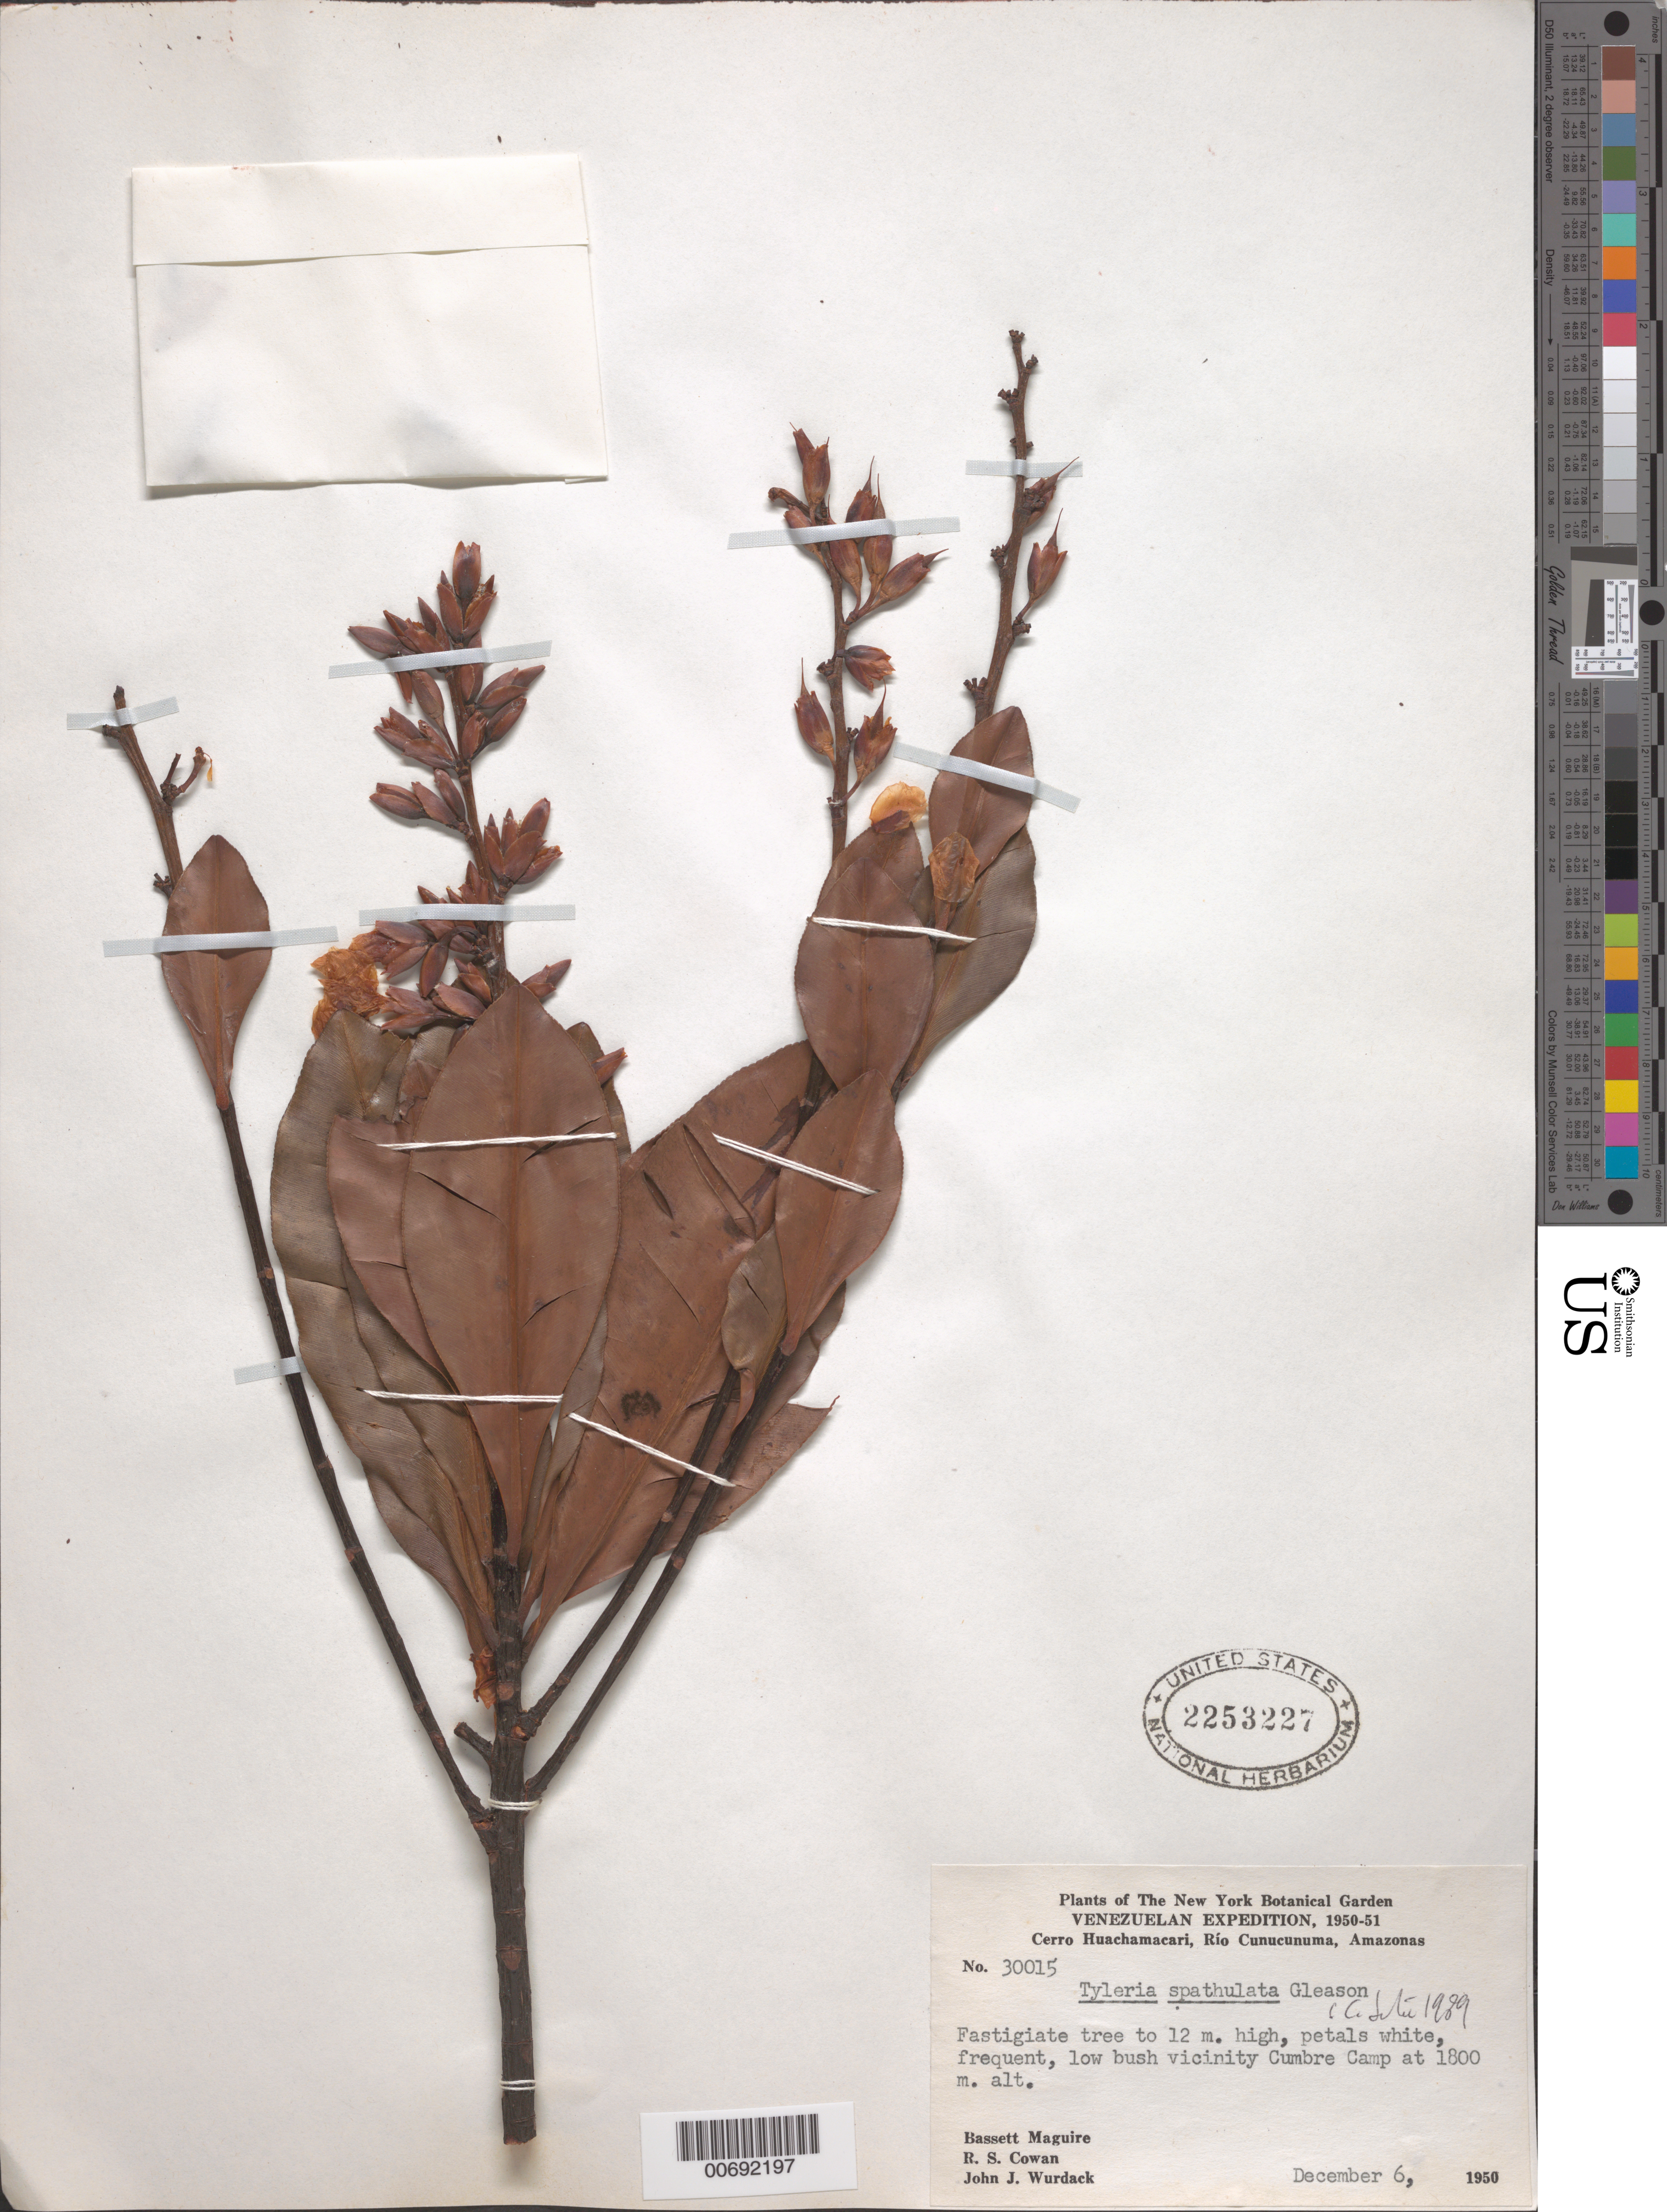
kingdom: Plantae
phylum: Tracheophyta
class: Magnoliopsida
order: Malpighiales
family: Ochnaceae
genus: Tyleria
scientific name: Tyleria spathulata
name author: Gleason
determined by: Sastre, C. H. L.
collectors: B. Maguire, R. S. Cowan & J. J. Wurdack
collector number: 30015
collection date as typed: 6-Dec-50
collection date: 1950-12-06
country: Venezuela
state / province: Amazonas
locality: Cerro Huachamacari, Río Cunucunuma, Cumbre Camp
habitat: Low bush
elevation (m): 1800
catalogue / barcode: US 2253227